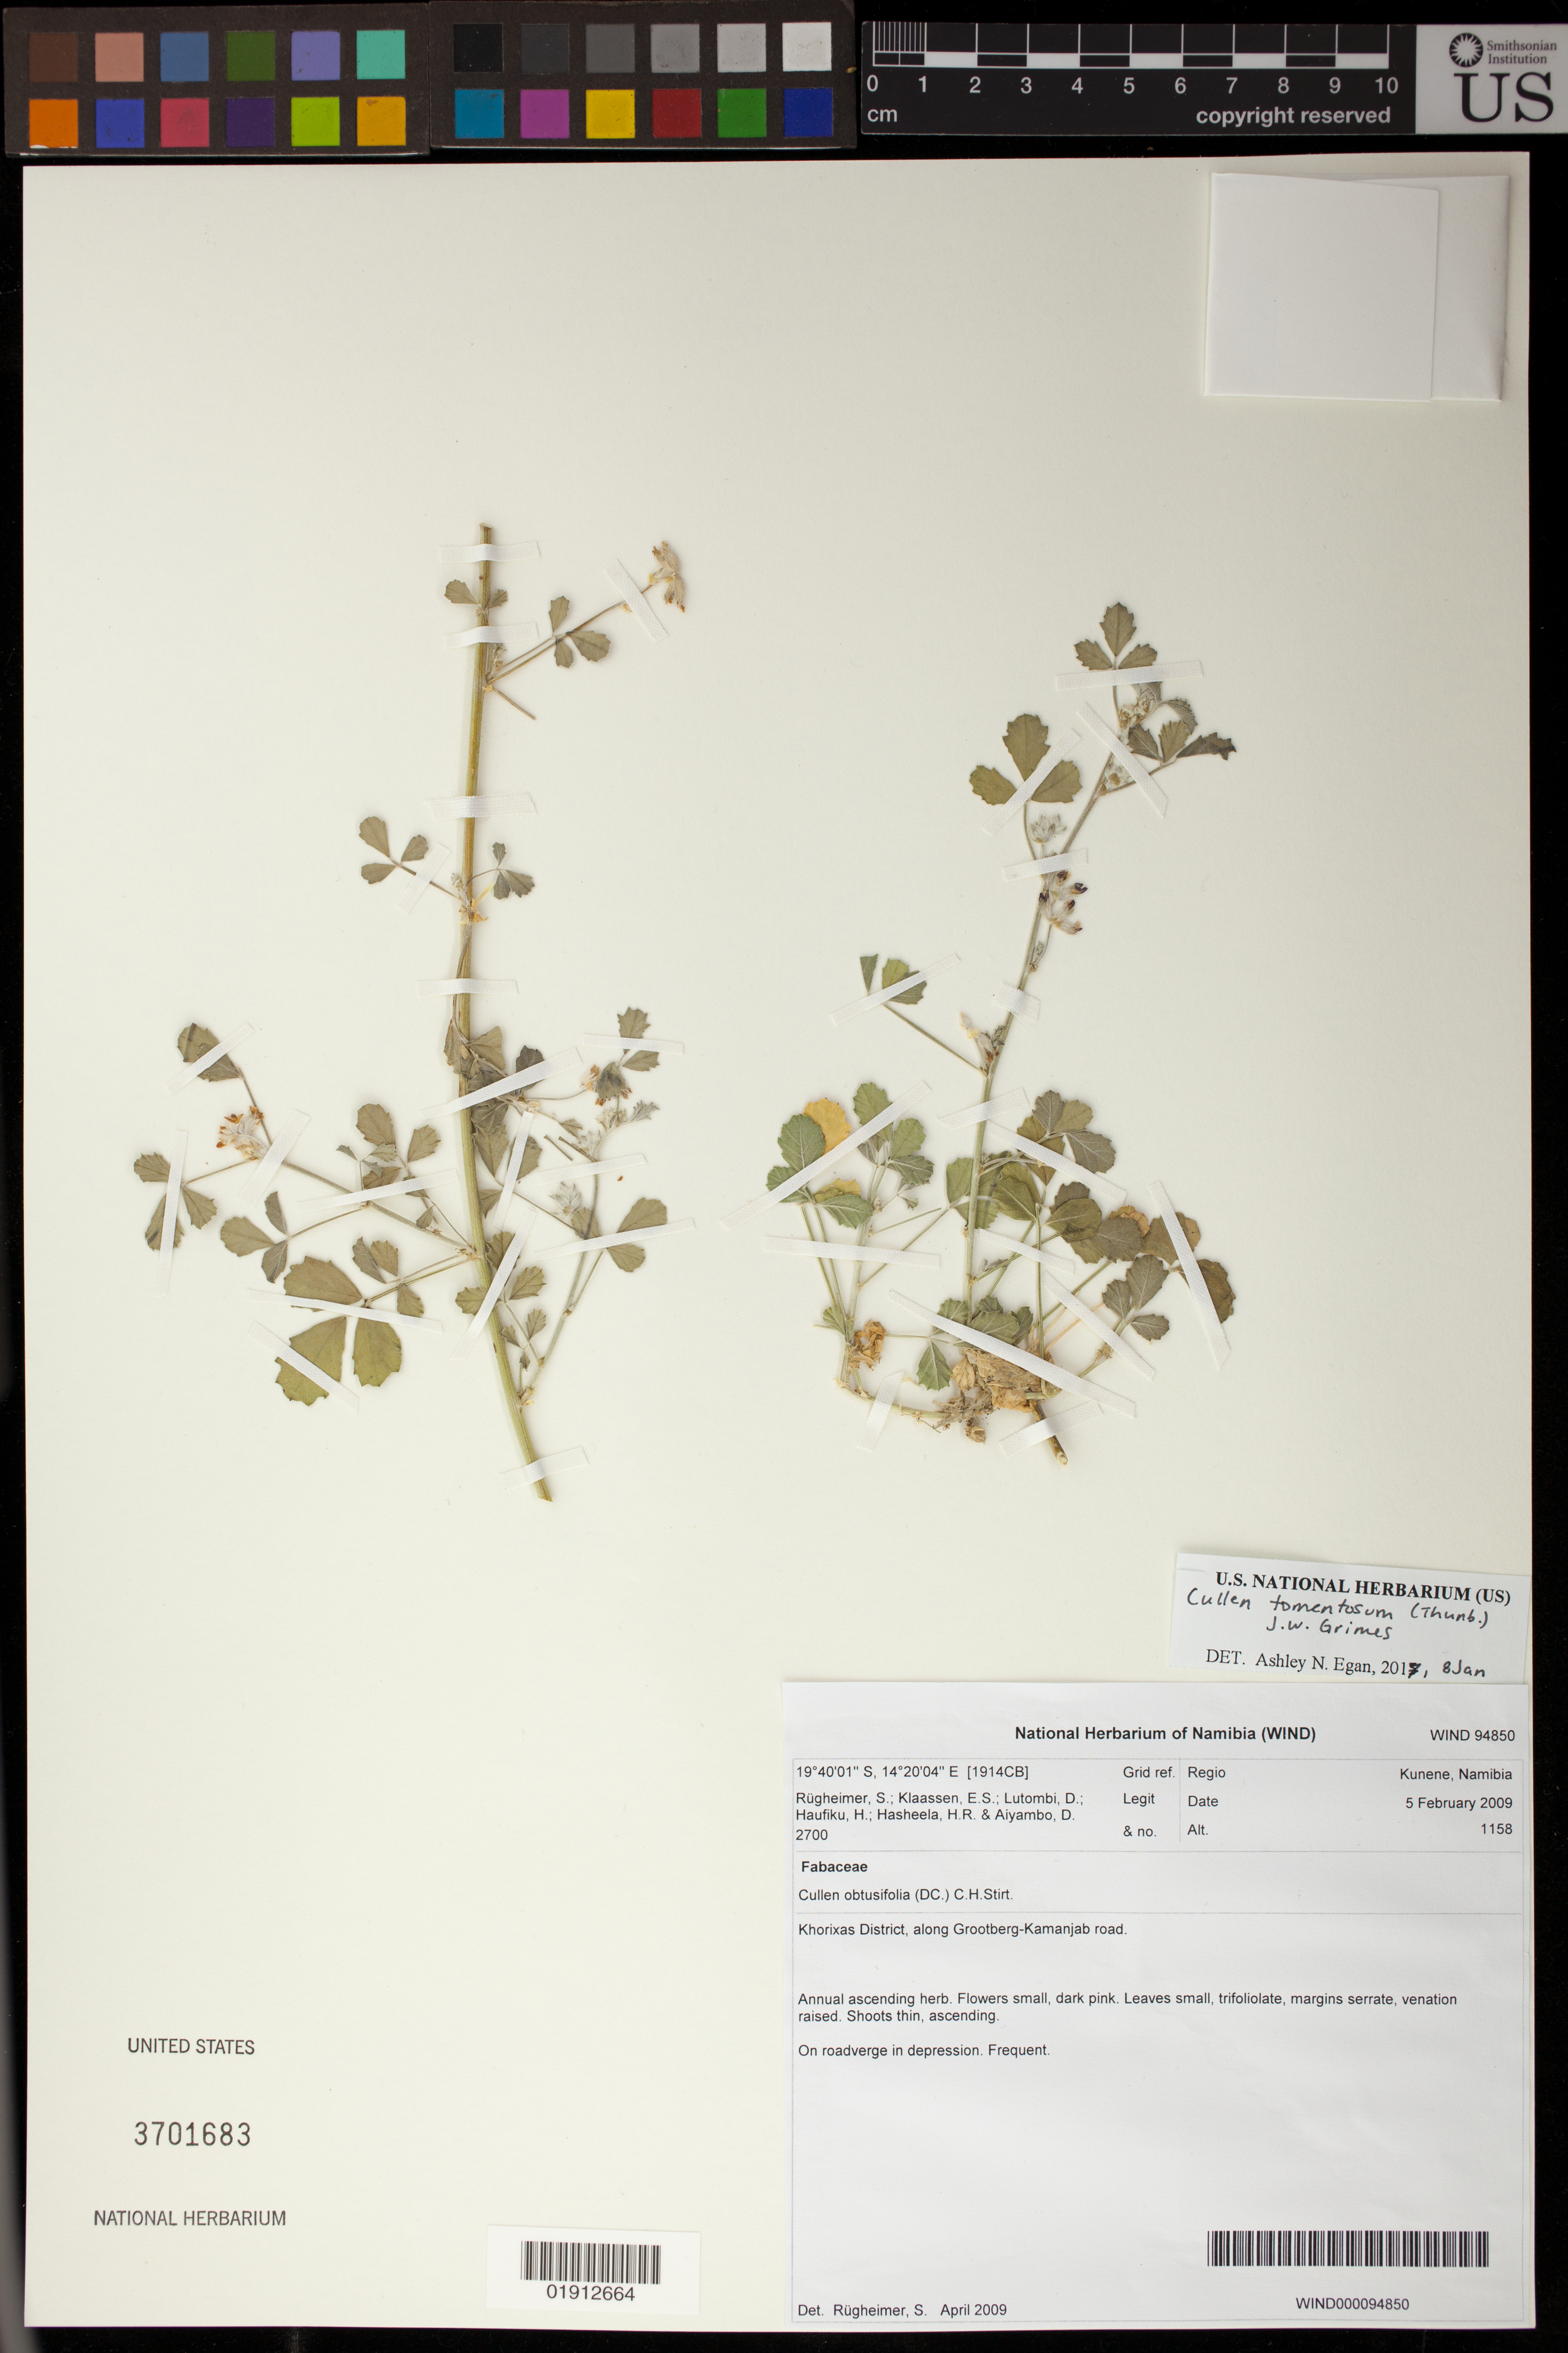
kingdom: Plantae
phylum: Tracheophyta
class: Magnoliopsida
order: Fabales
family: Fabaceae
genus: Cullen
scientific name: Cullen tomentosum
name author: (Thunb.) J.W. Grimes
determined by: Egan, Ashley N., (US), Smithsonian Institution - National Museum of Natural History (UNITED STATES)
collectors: S. Rugheimer, E. S. Klaassen, D. Lutombi, H. Haufiku, H. Hasheela & D. Aiyambo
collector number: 2700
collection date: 2009-02-05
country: Namibia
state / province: Kunene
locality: Khorixas District, along Grootberg-Kamanjab road.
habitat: On roadverge in depression.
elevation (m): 1158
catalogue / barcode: US 3701683